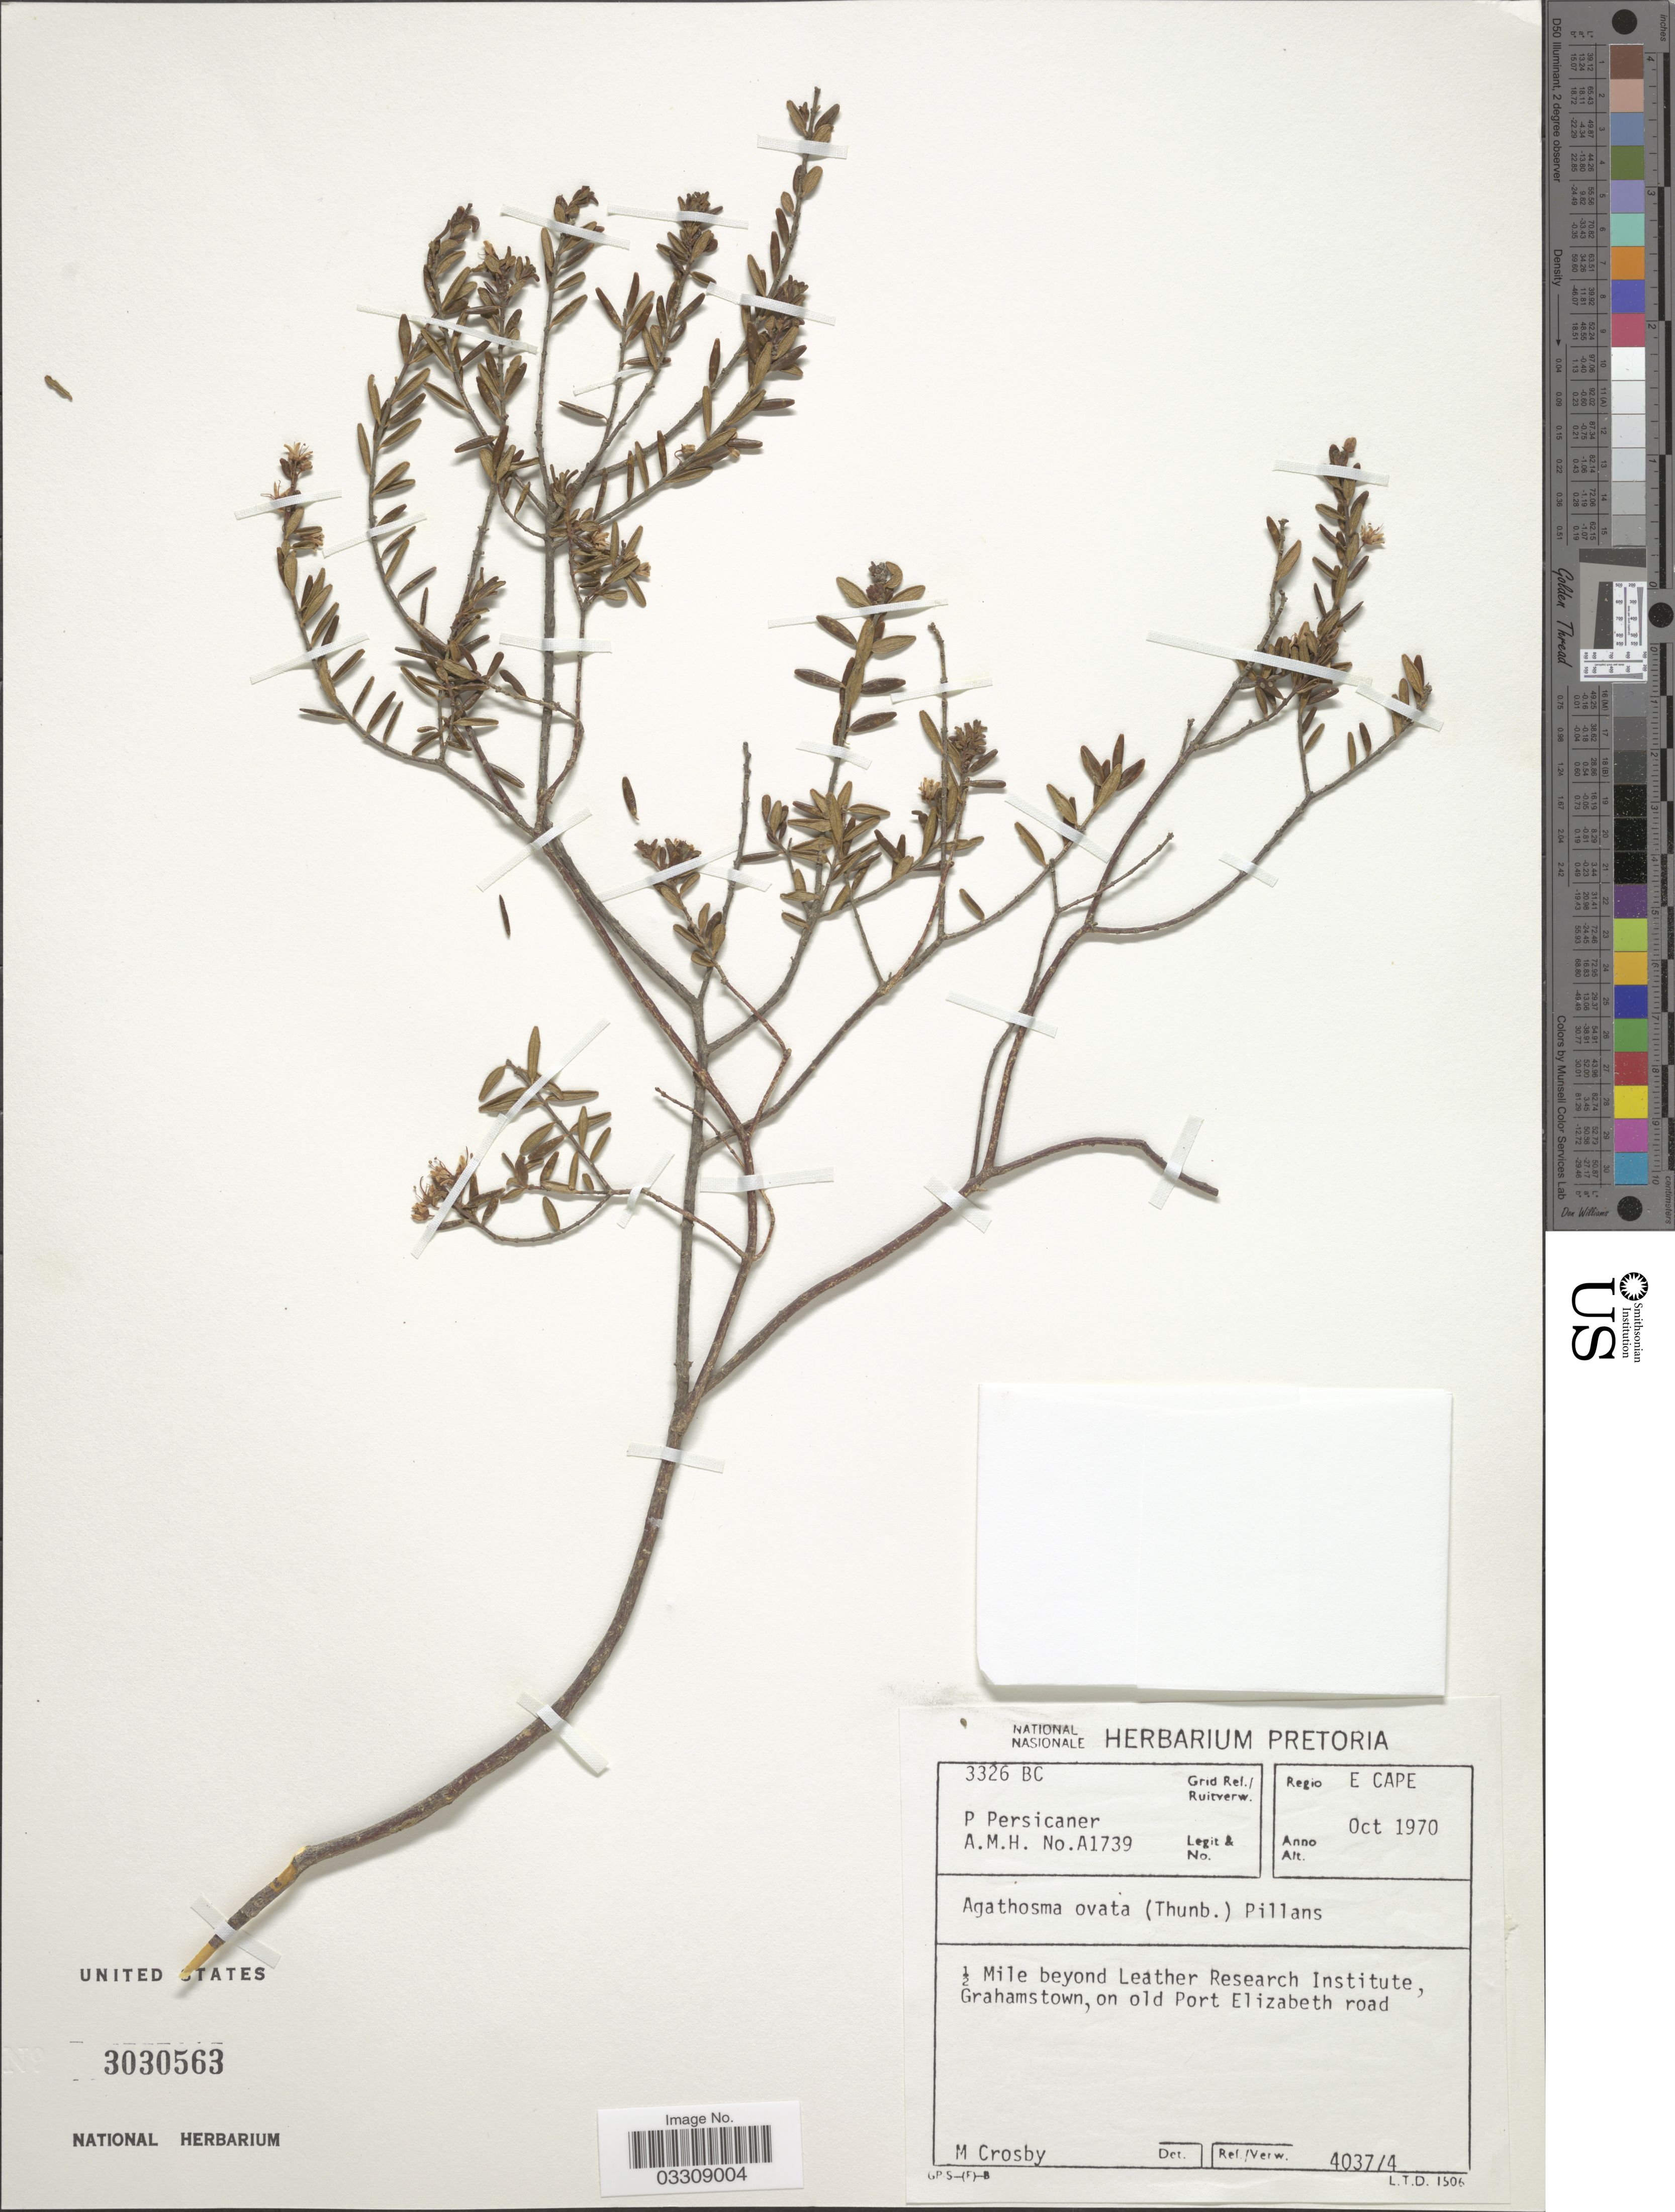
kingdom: Plantae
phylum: Tracheophyta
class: Magnoliopsida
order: Sapindales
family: Rutaceae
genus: Agathosma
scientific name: Agathosma ovata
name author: (Thunb.) Pillans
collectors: P. Persicaner & A. M. H.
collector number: A1739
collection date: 1970-10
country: South Africa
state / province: Eastern Cape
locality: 3326 BC Grid Ref./Ruitverw., Regio E Cape, ½ Mile beyond Leather Research Institute, Grahamstown, on old Port Elizabeth road.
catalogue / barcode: US 3030563